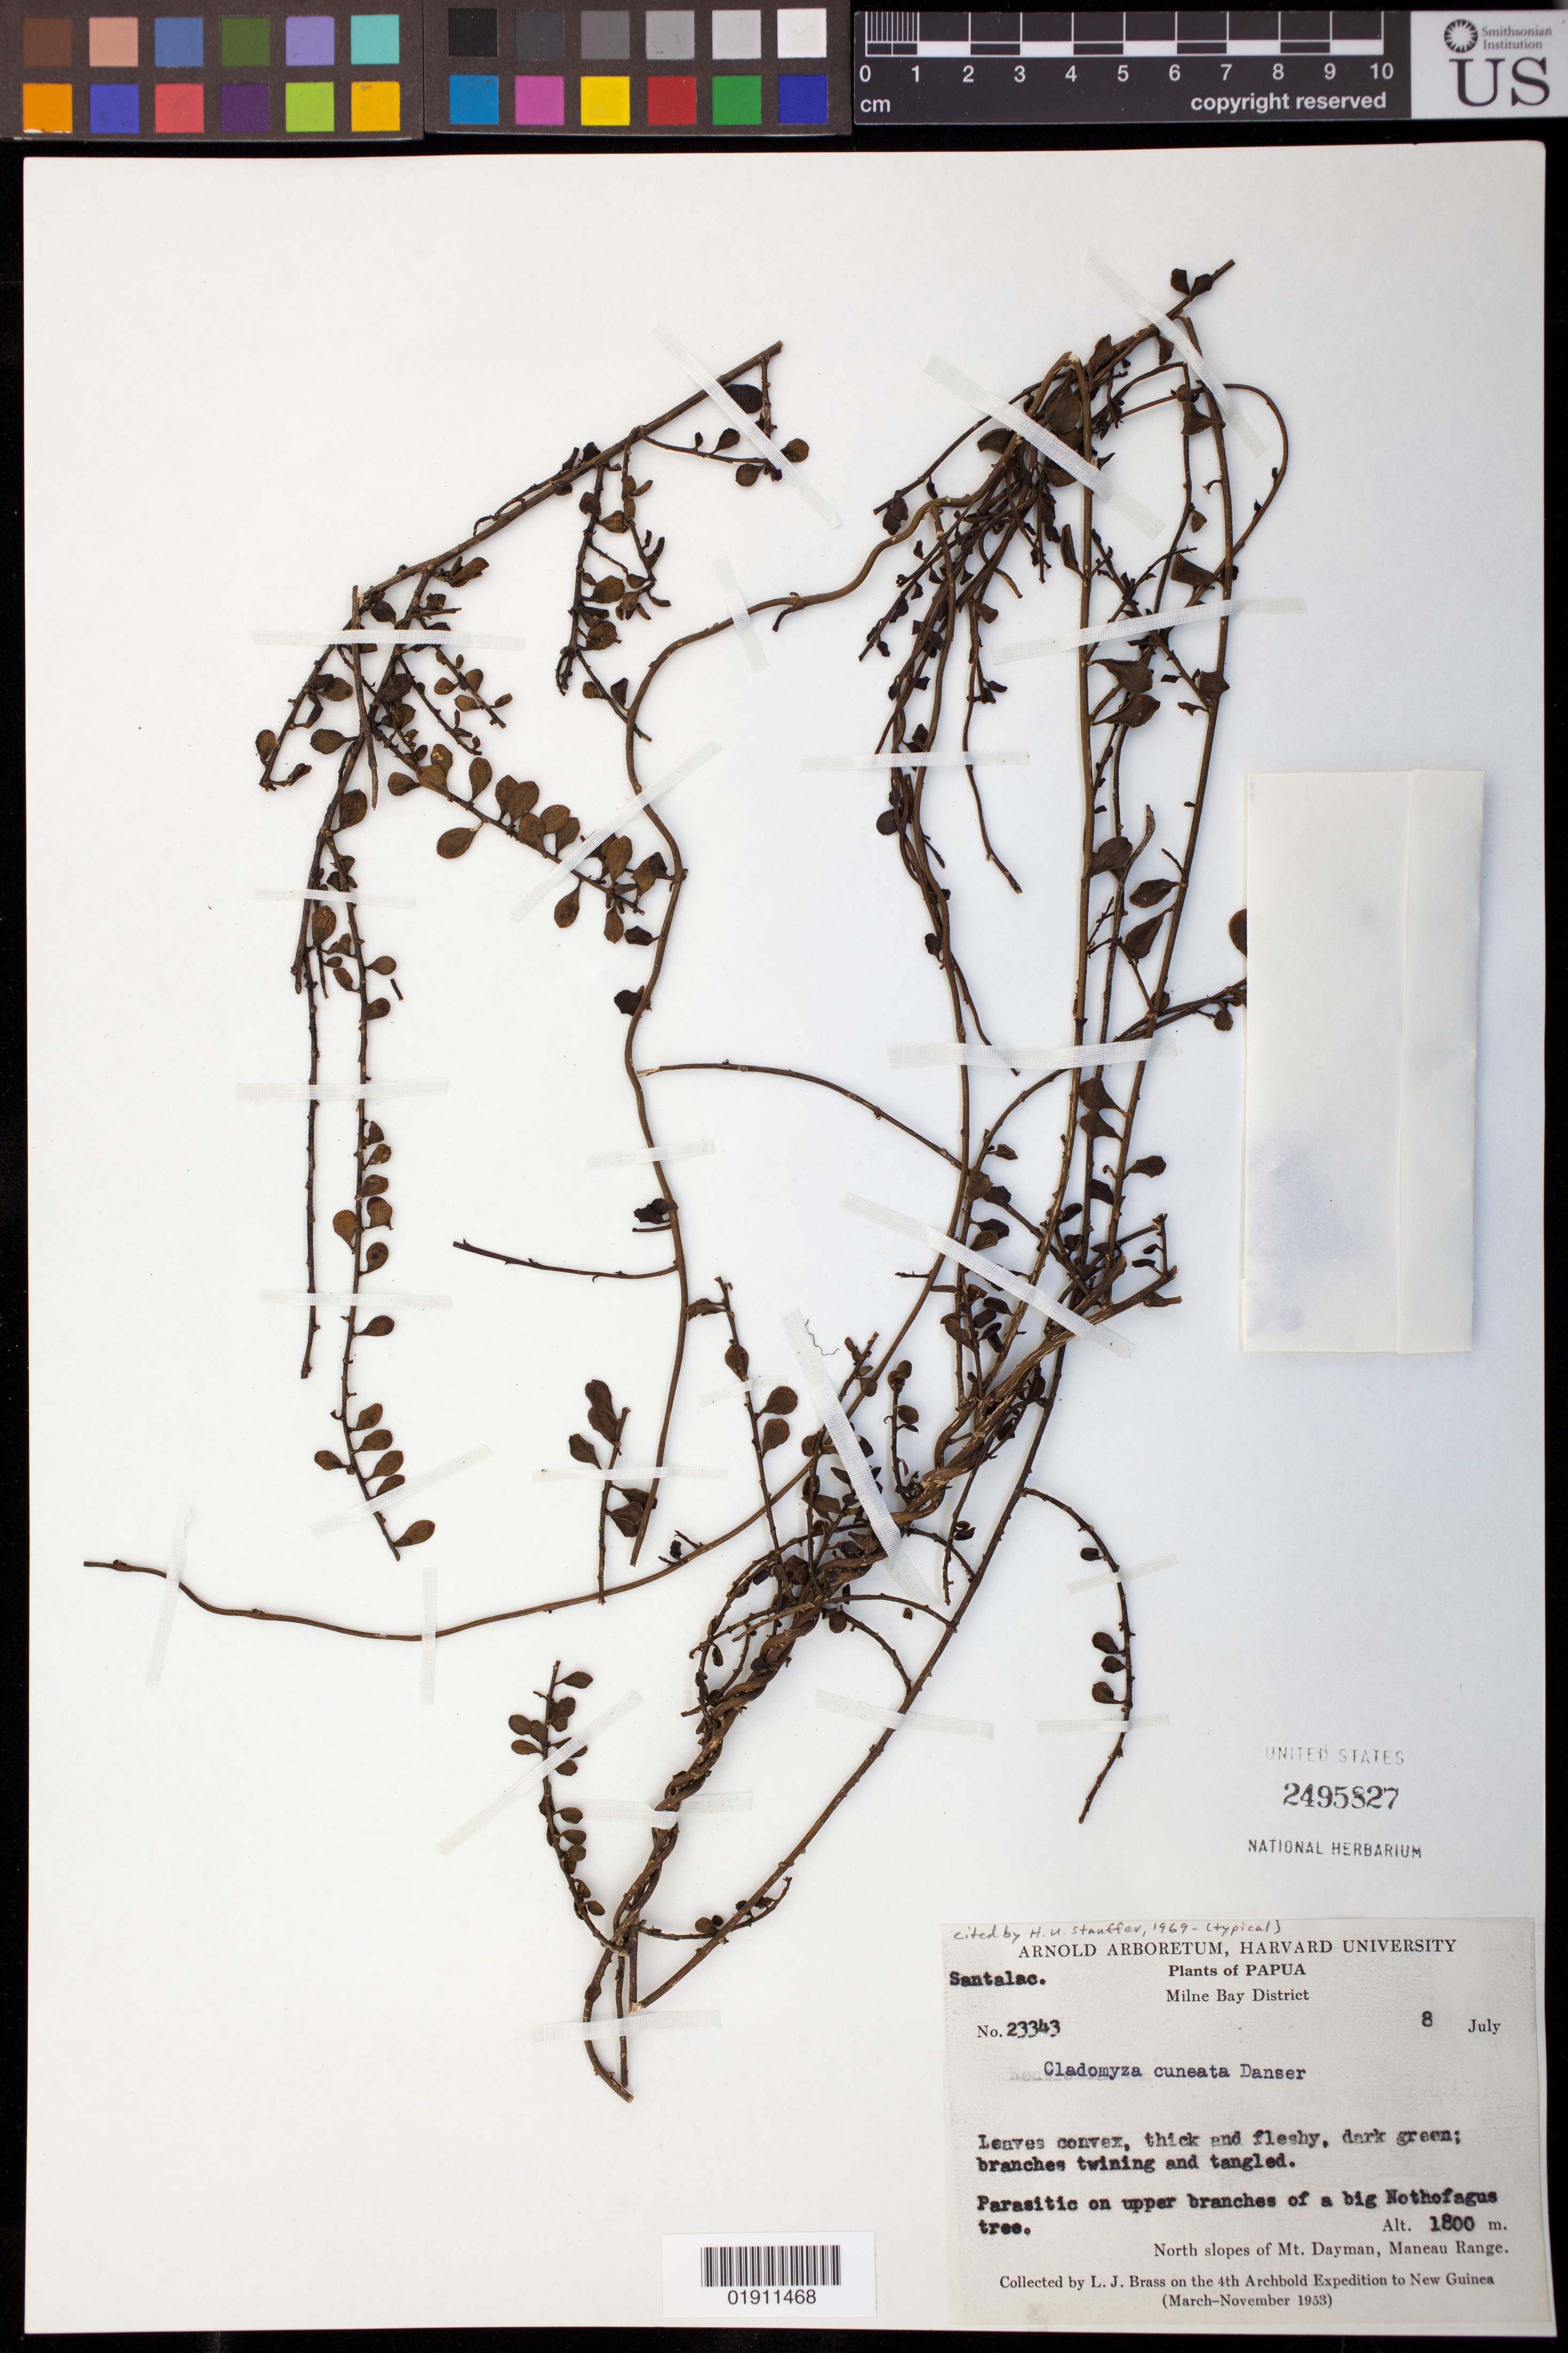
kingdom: Plantae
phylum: Tracheophyta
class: Magnoliopsida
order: Santalales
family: Amphorogynaceae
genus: Dendromyza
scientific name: Dendromyza cuneata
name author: (Danser) Byng & Christenh.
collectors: L. J. Brass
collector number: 23343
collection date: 1953-07-08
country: Papua New Guinea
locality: North slopes of Mt. Dayman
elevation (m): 1800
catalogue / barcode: US 2495827